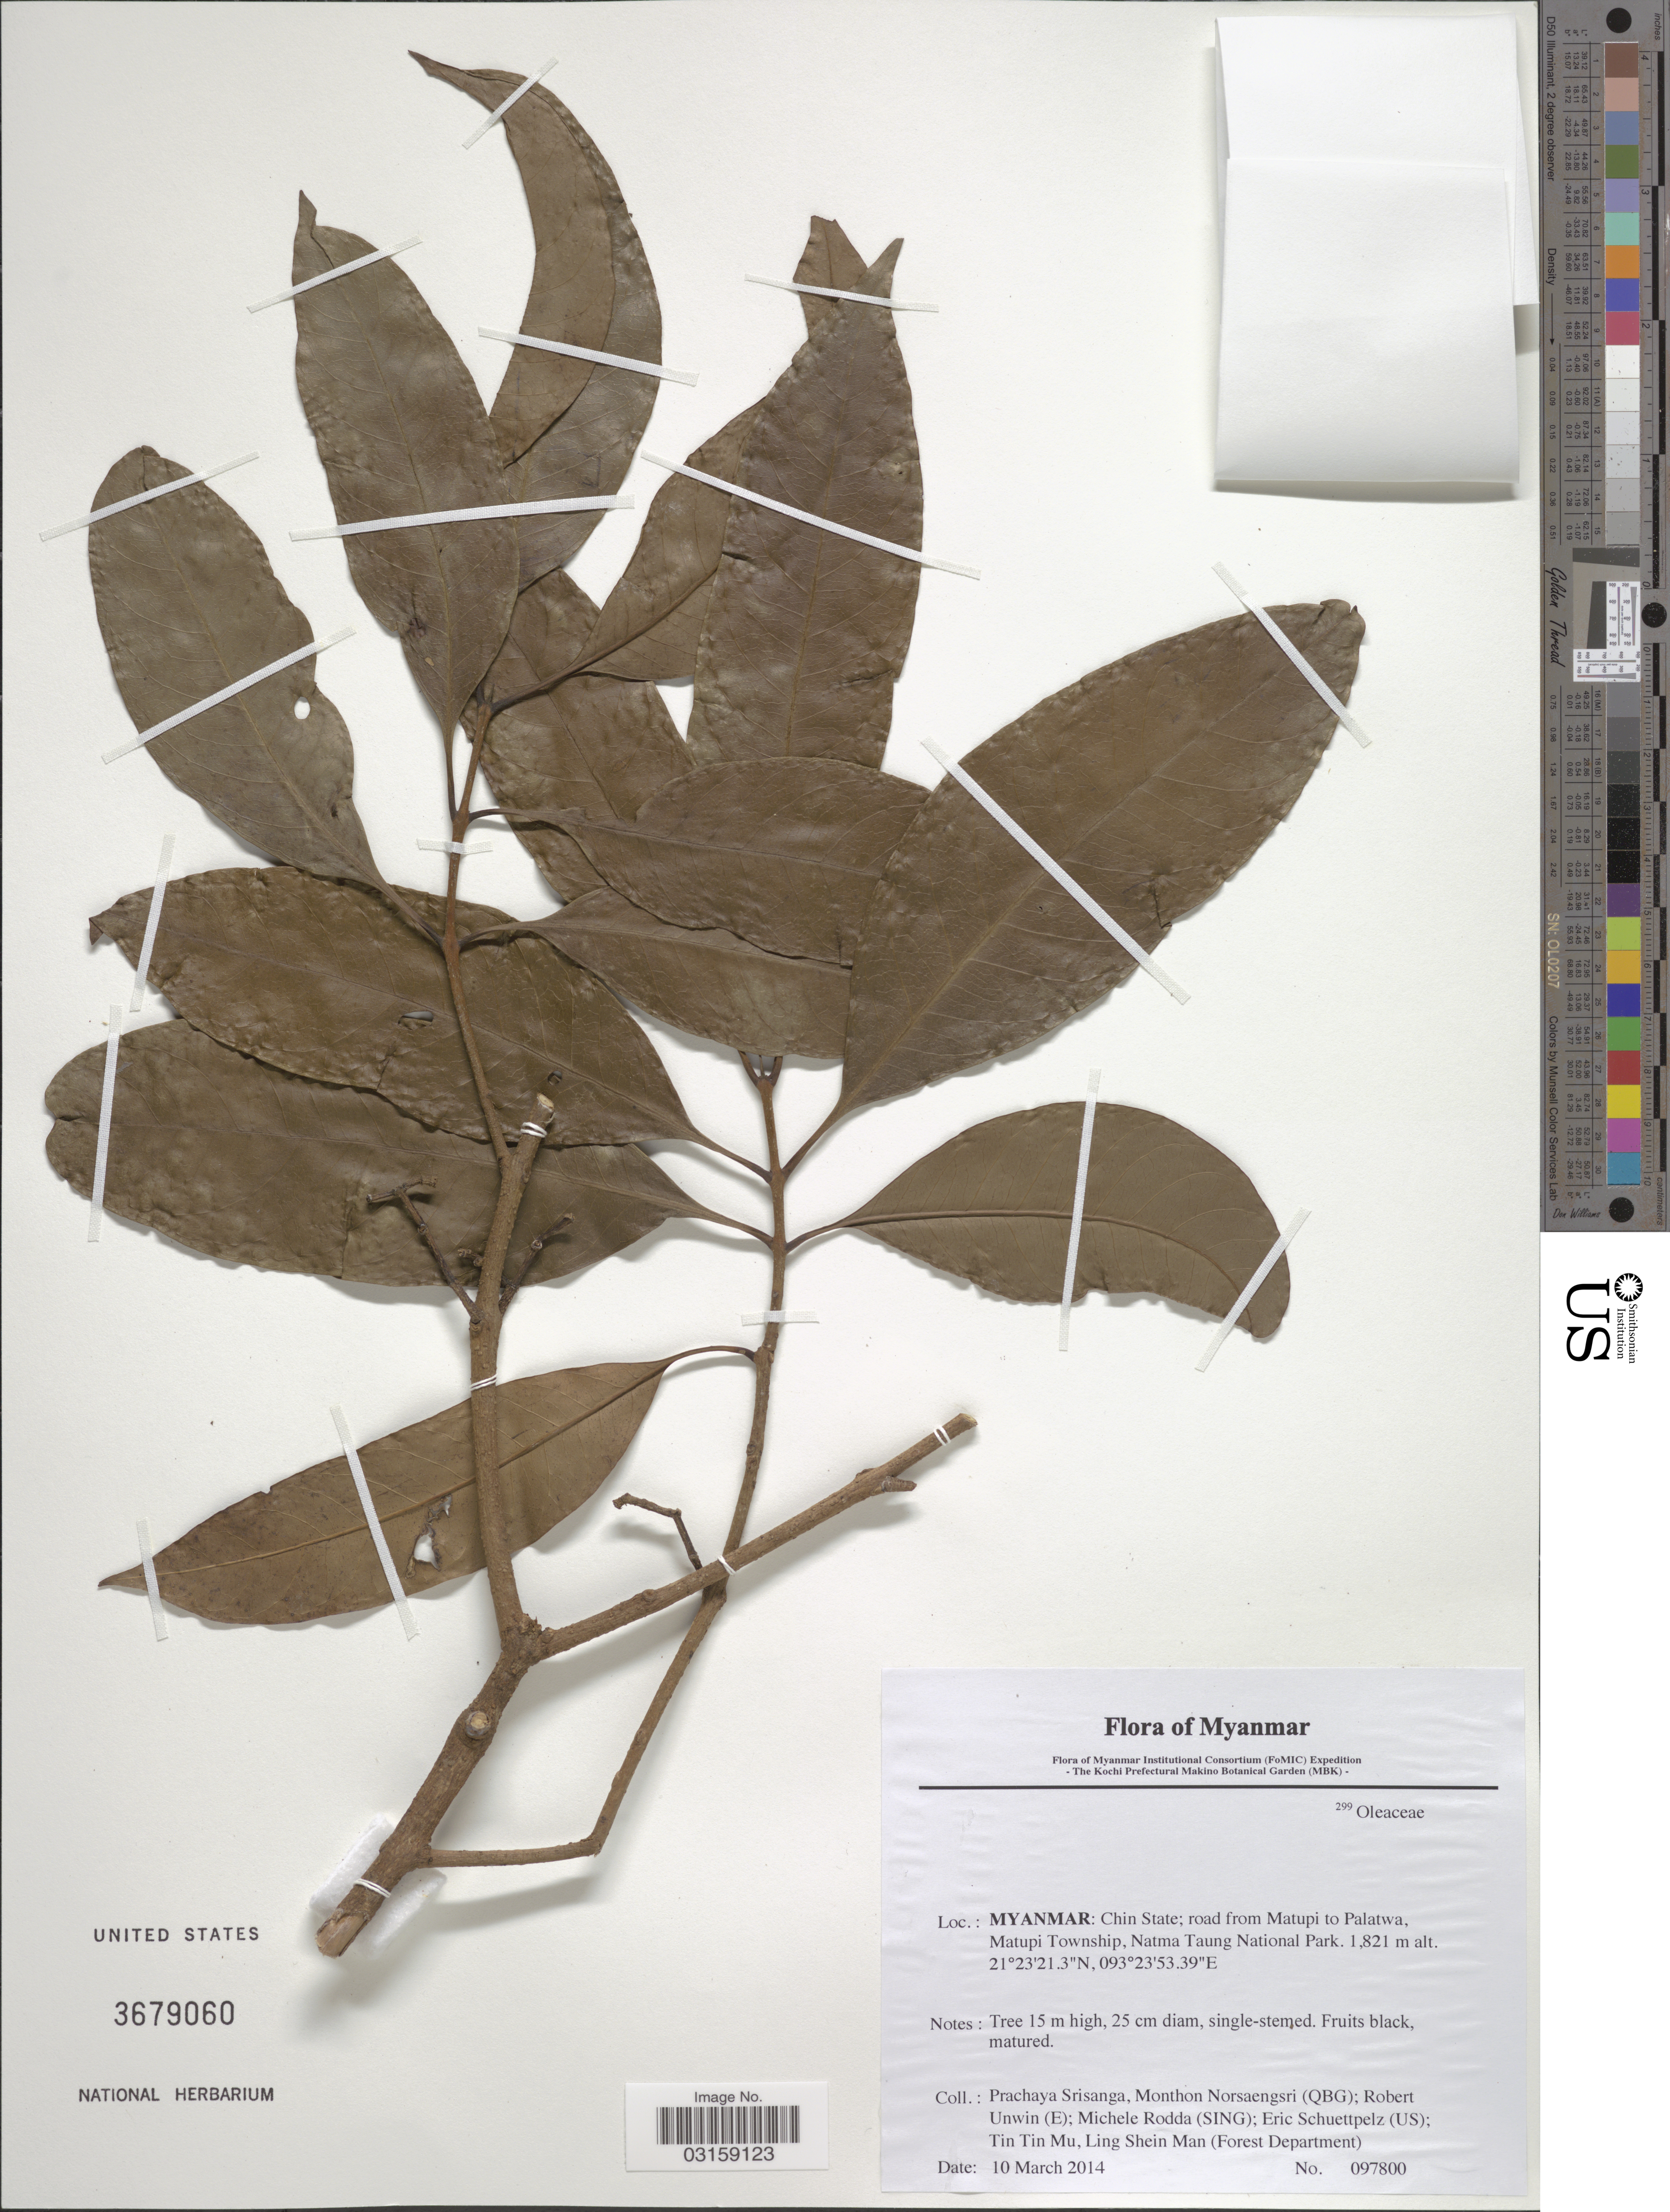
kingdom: Plantae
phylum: Tracheophyta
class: Magnoliopsida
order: Lamiales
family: Oleaceae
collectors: P. Srisanga, M. Norsaengsri, R. Unwin, M. Rodda & et al.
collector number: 097800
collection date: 2014-03-10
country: Myanmar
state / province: Chin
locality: Chin State; road from Matupi to Palatwa, Matupi Township, Natma Taung National Park.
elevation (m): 1821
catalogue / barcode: US 3679060